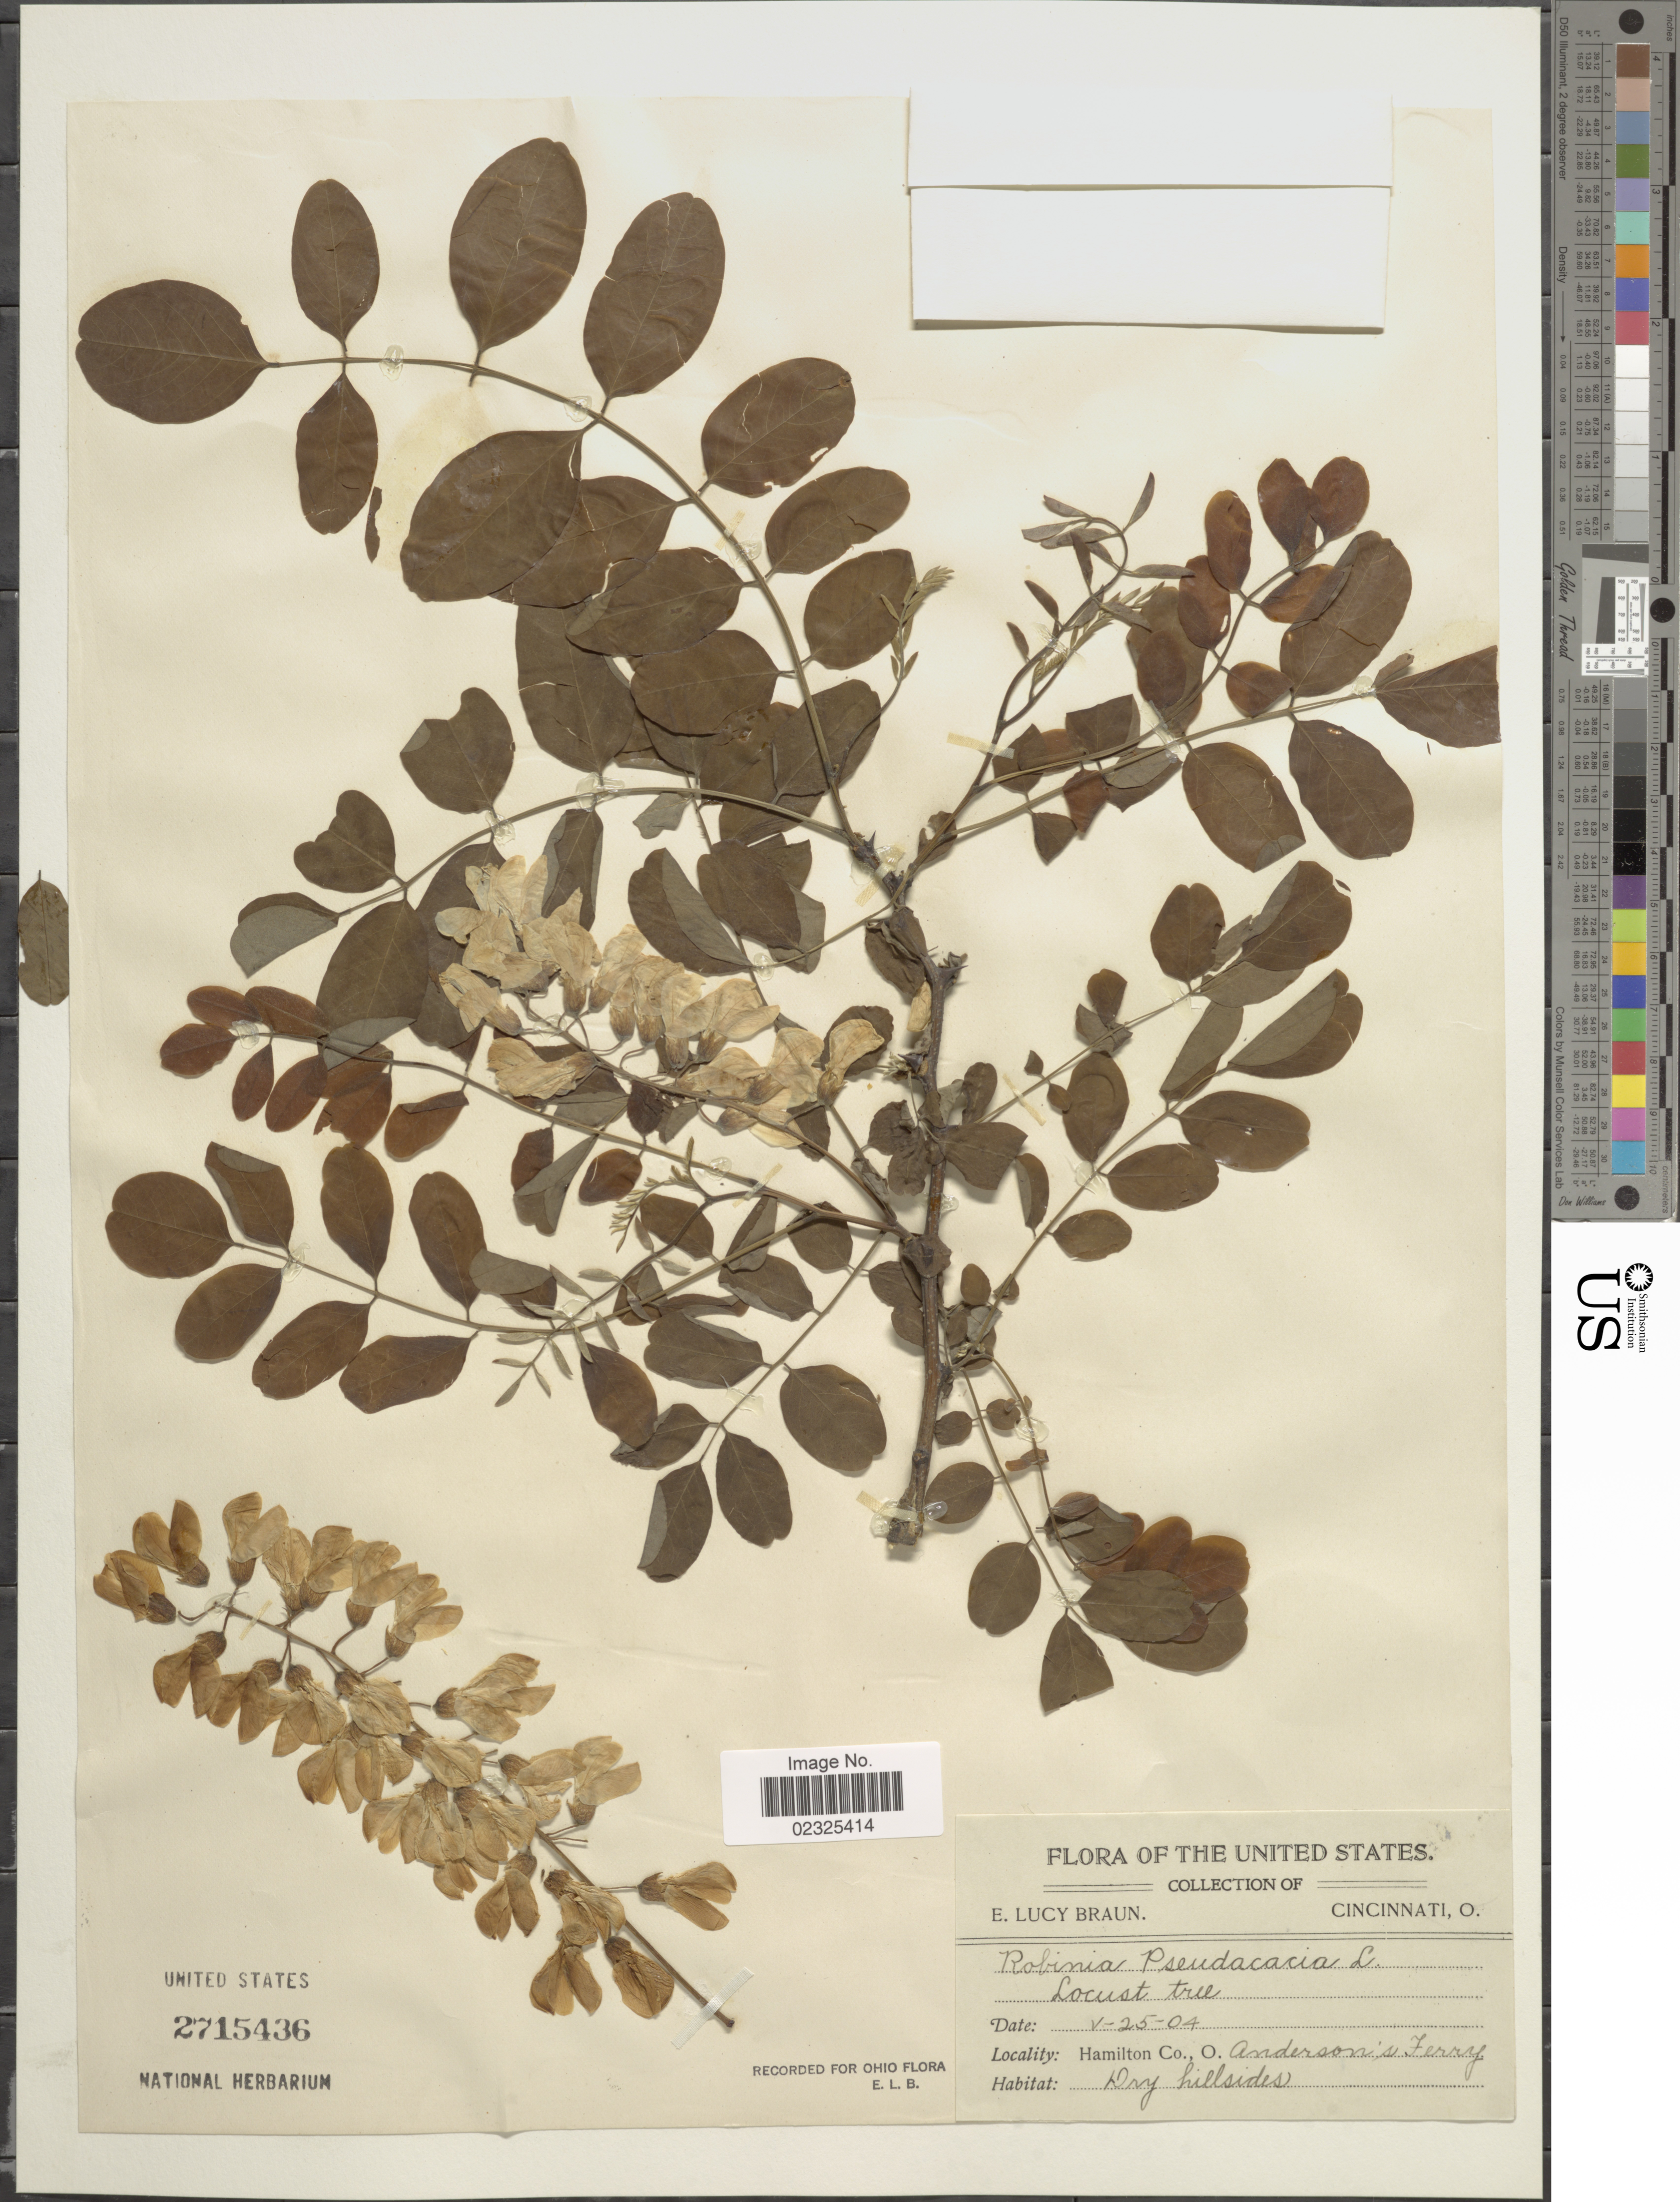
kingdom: Plantae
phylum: Tracheophyta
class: Magnoliopsida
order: Fabales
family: Fabaceae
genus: Robinia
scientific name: Robinia pseudoacacia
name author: L.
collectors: E. L. Braun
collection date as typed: Transcribed d/m/y: 25/5/4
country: United States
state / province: Ohio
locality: Hamilton Co., Anderson's Ferry, dry hillside, Cincinnati, O.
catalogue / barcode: US 2715436